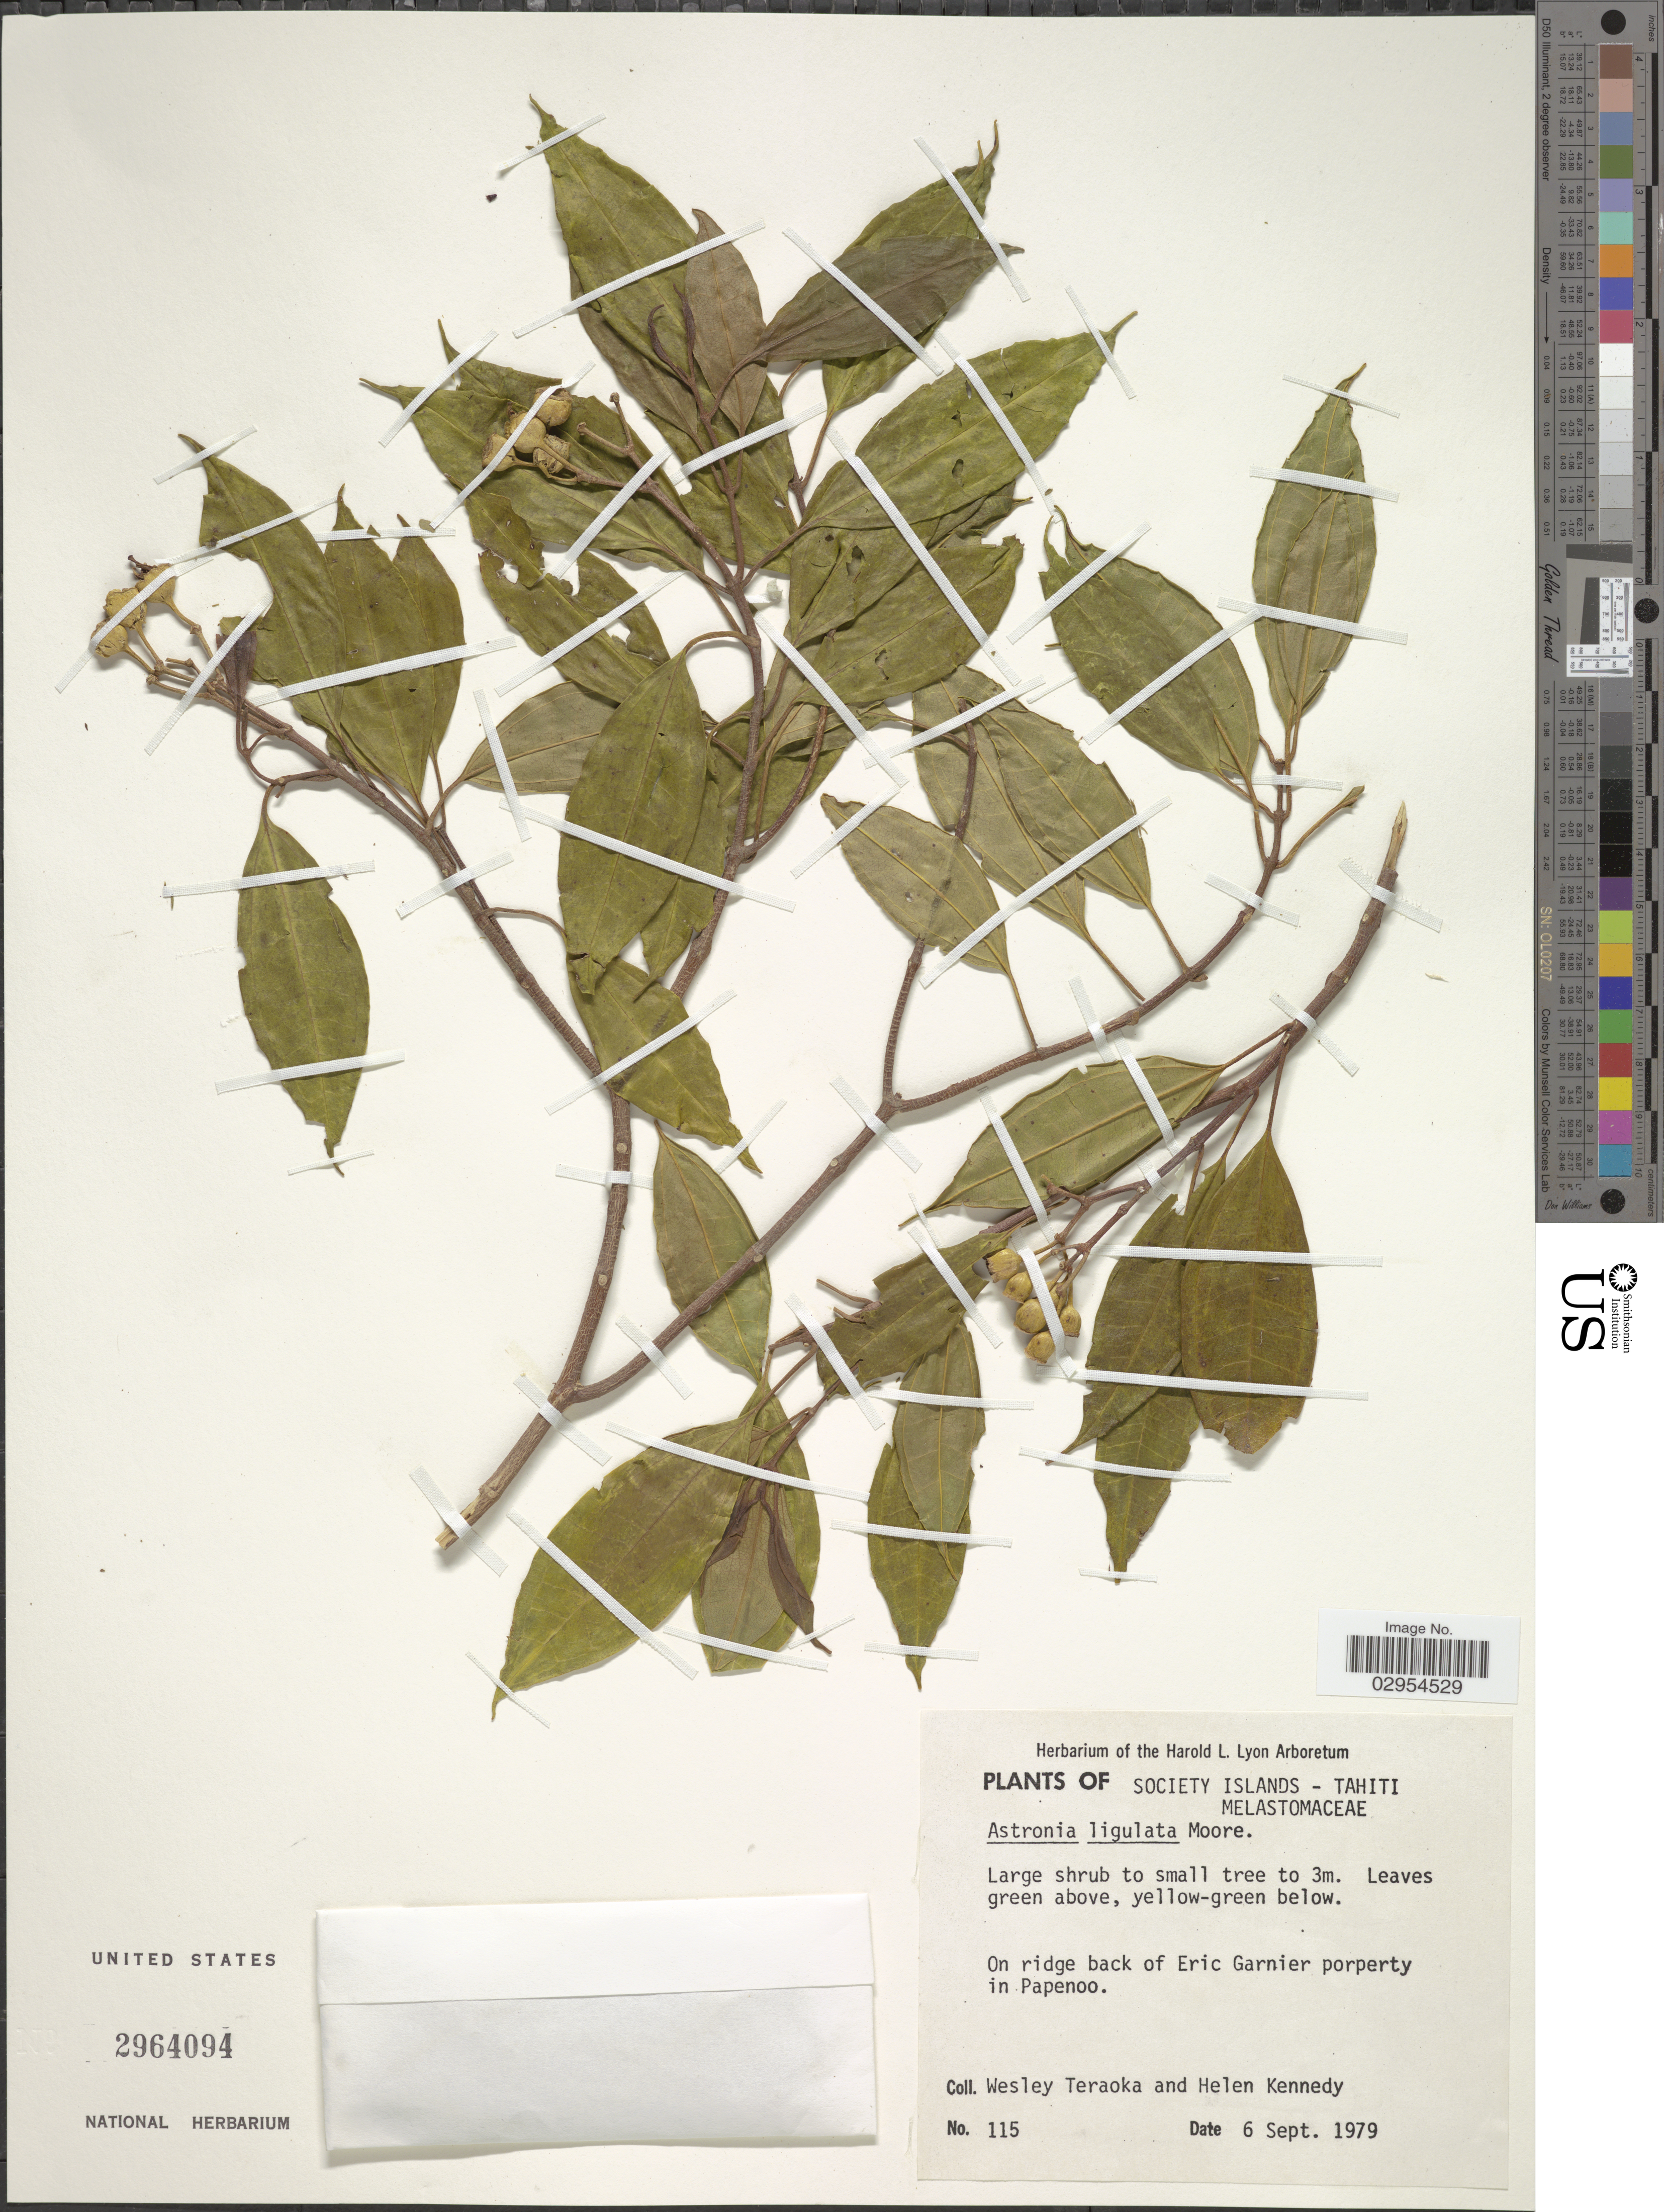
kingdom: Plantae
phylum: Tracheophyta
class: Magnoliopsida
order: Myrtales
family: Melastomataceae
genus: Astronia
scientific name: Astronia ligulata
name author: J.W. Moore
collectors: W. Teraoka & H. Kennedy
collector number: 115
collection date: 1979-09-06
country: French Polynesia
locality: Society Islands - Tahiti. On ridge back of Eric Garnier porperty in Papenoo.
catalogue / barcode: US 2964094